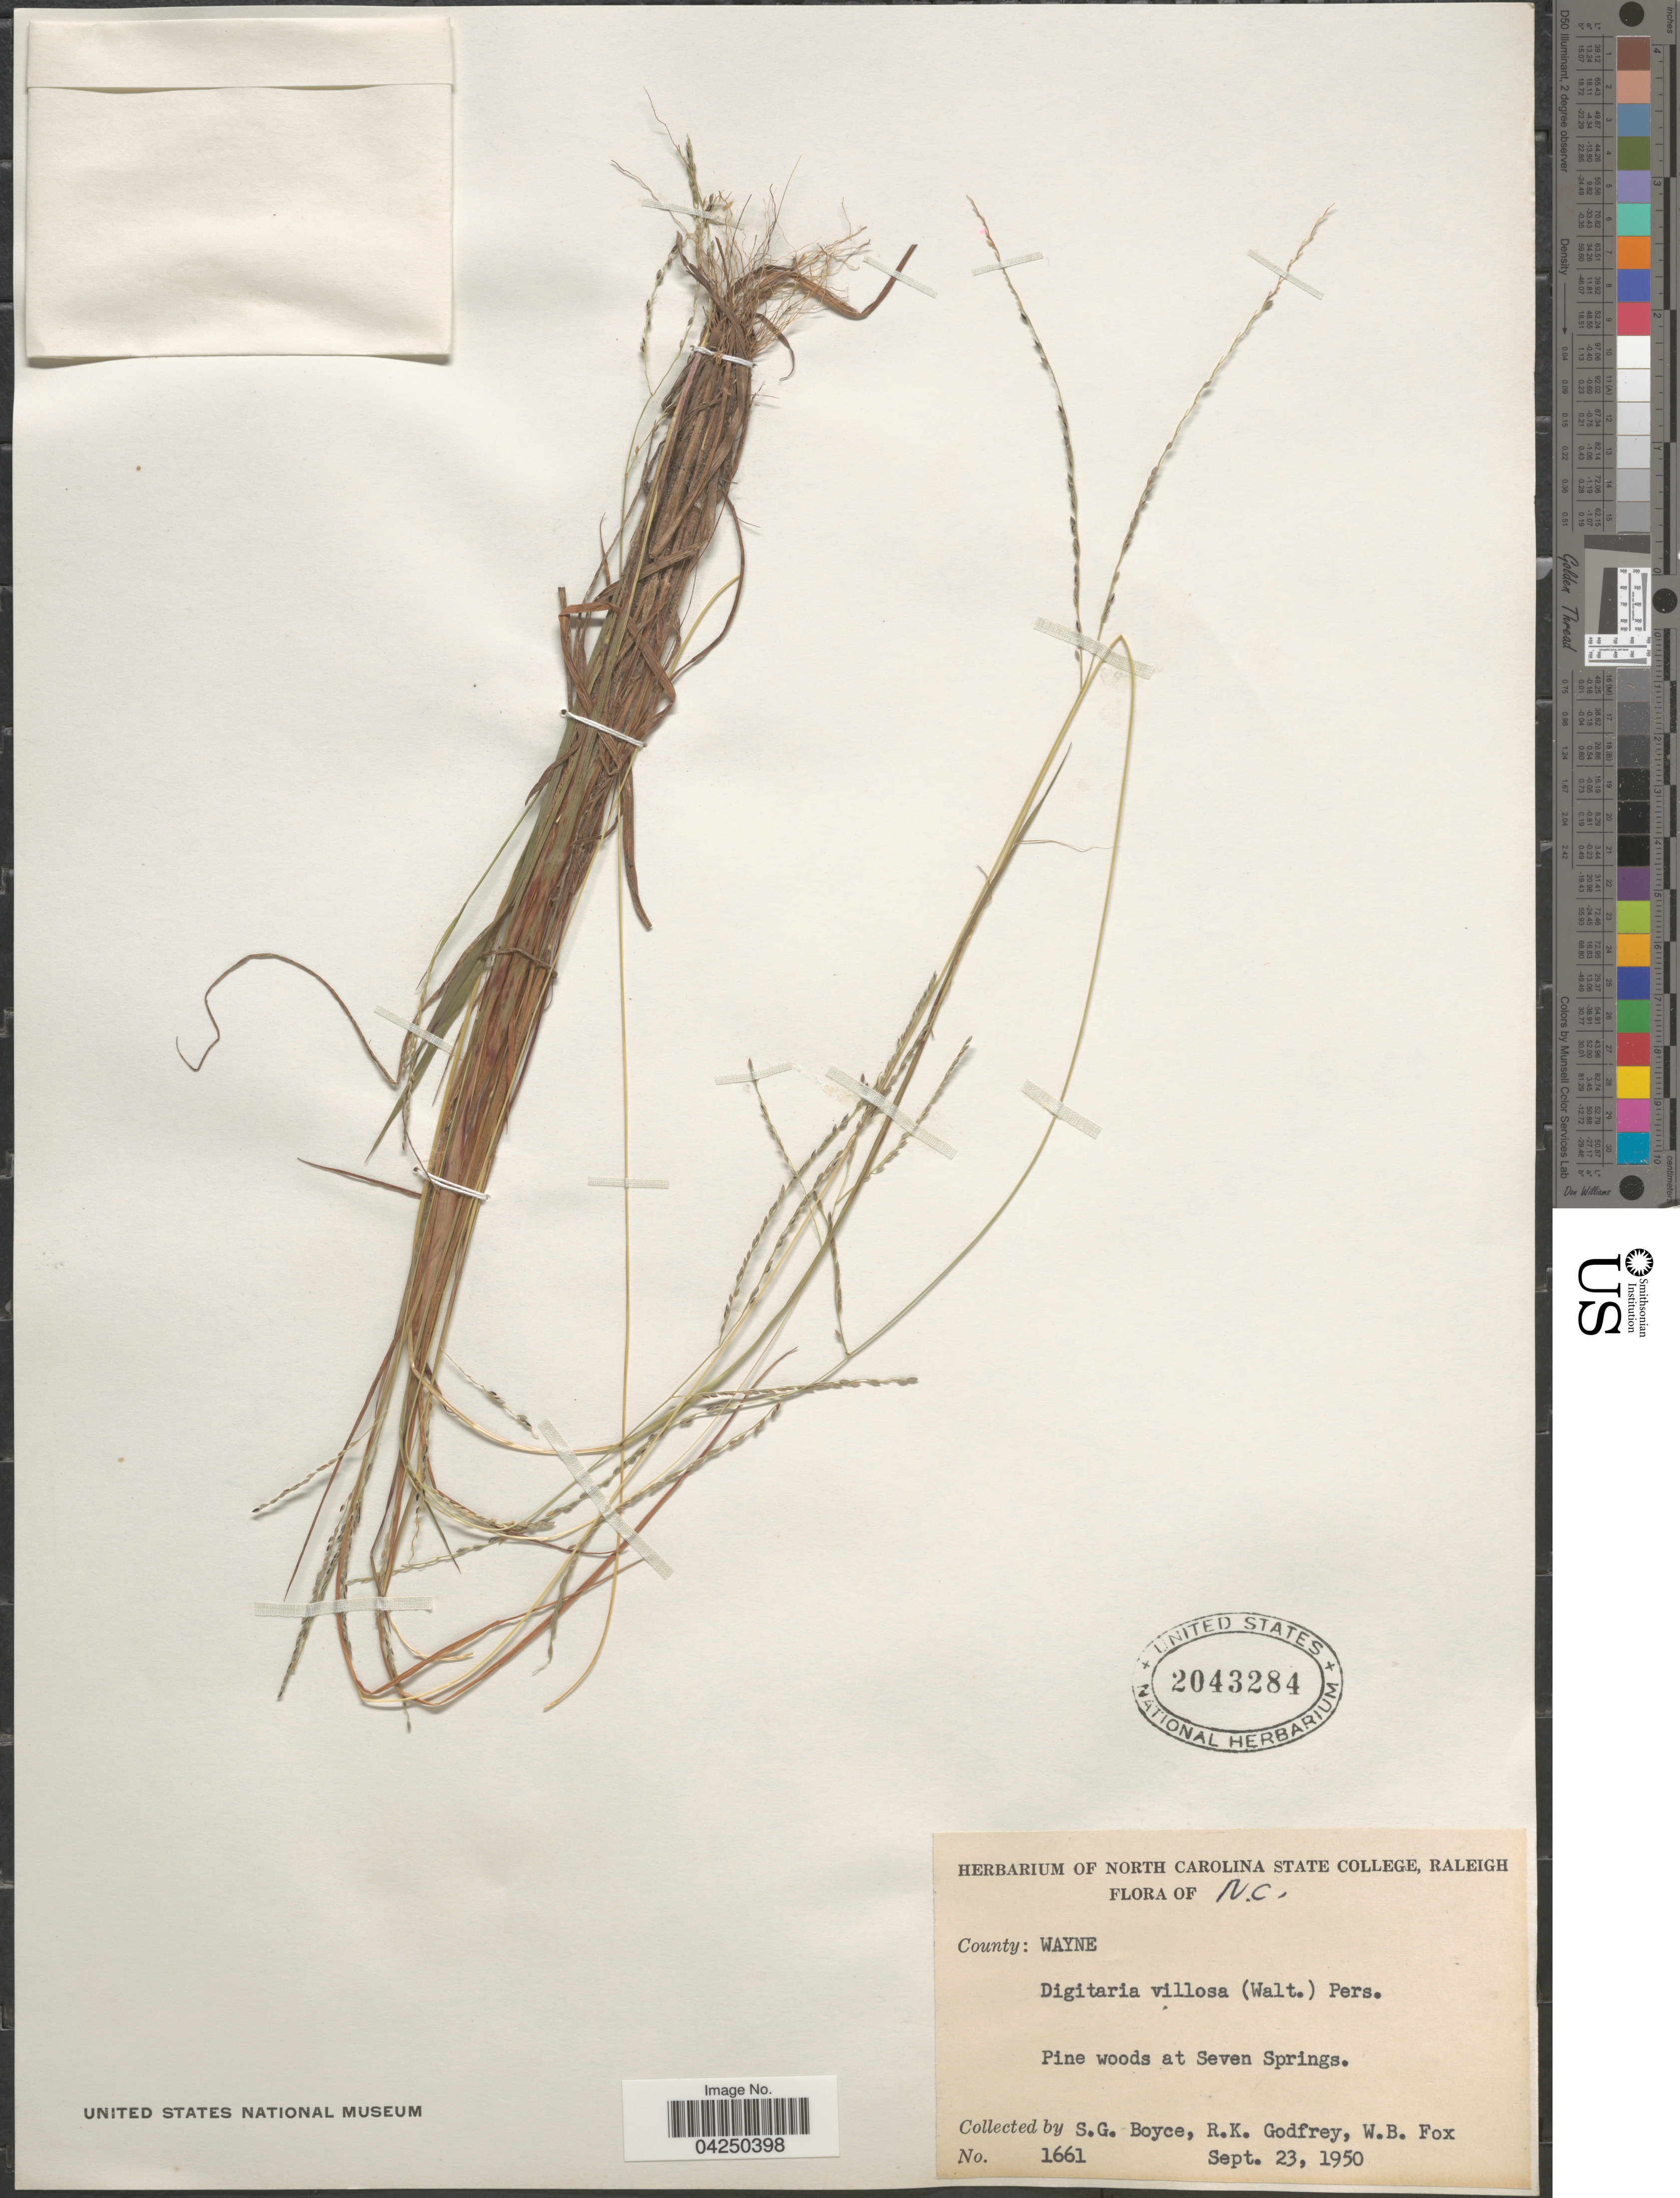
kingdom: Plantae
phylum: Tracheophyta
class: Liliopsida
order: Poales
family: Poaceae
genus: Digitaria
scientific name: Digitaria villosa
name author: (Walter) Pers.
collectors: S. Boyce, R. K. Godfrey & W. B. Fox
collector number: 1661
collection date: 1950-09-23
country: United States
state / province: North Carolina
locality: County: Wayne. Pine woods at Seven Springs.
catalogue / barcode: US 2043284